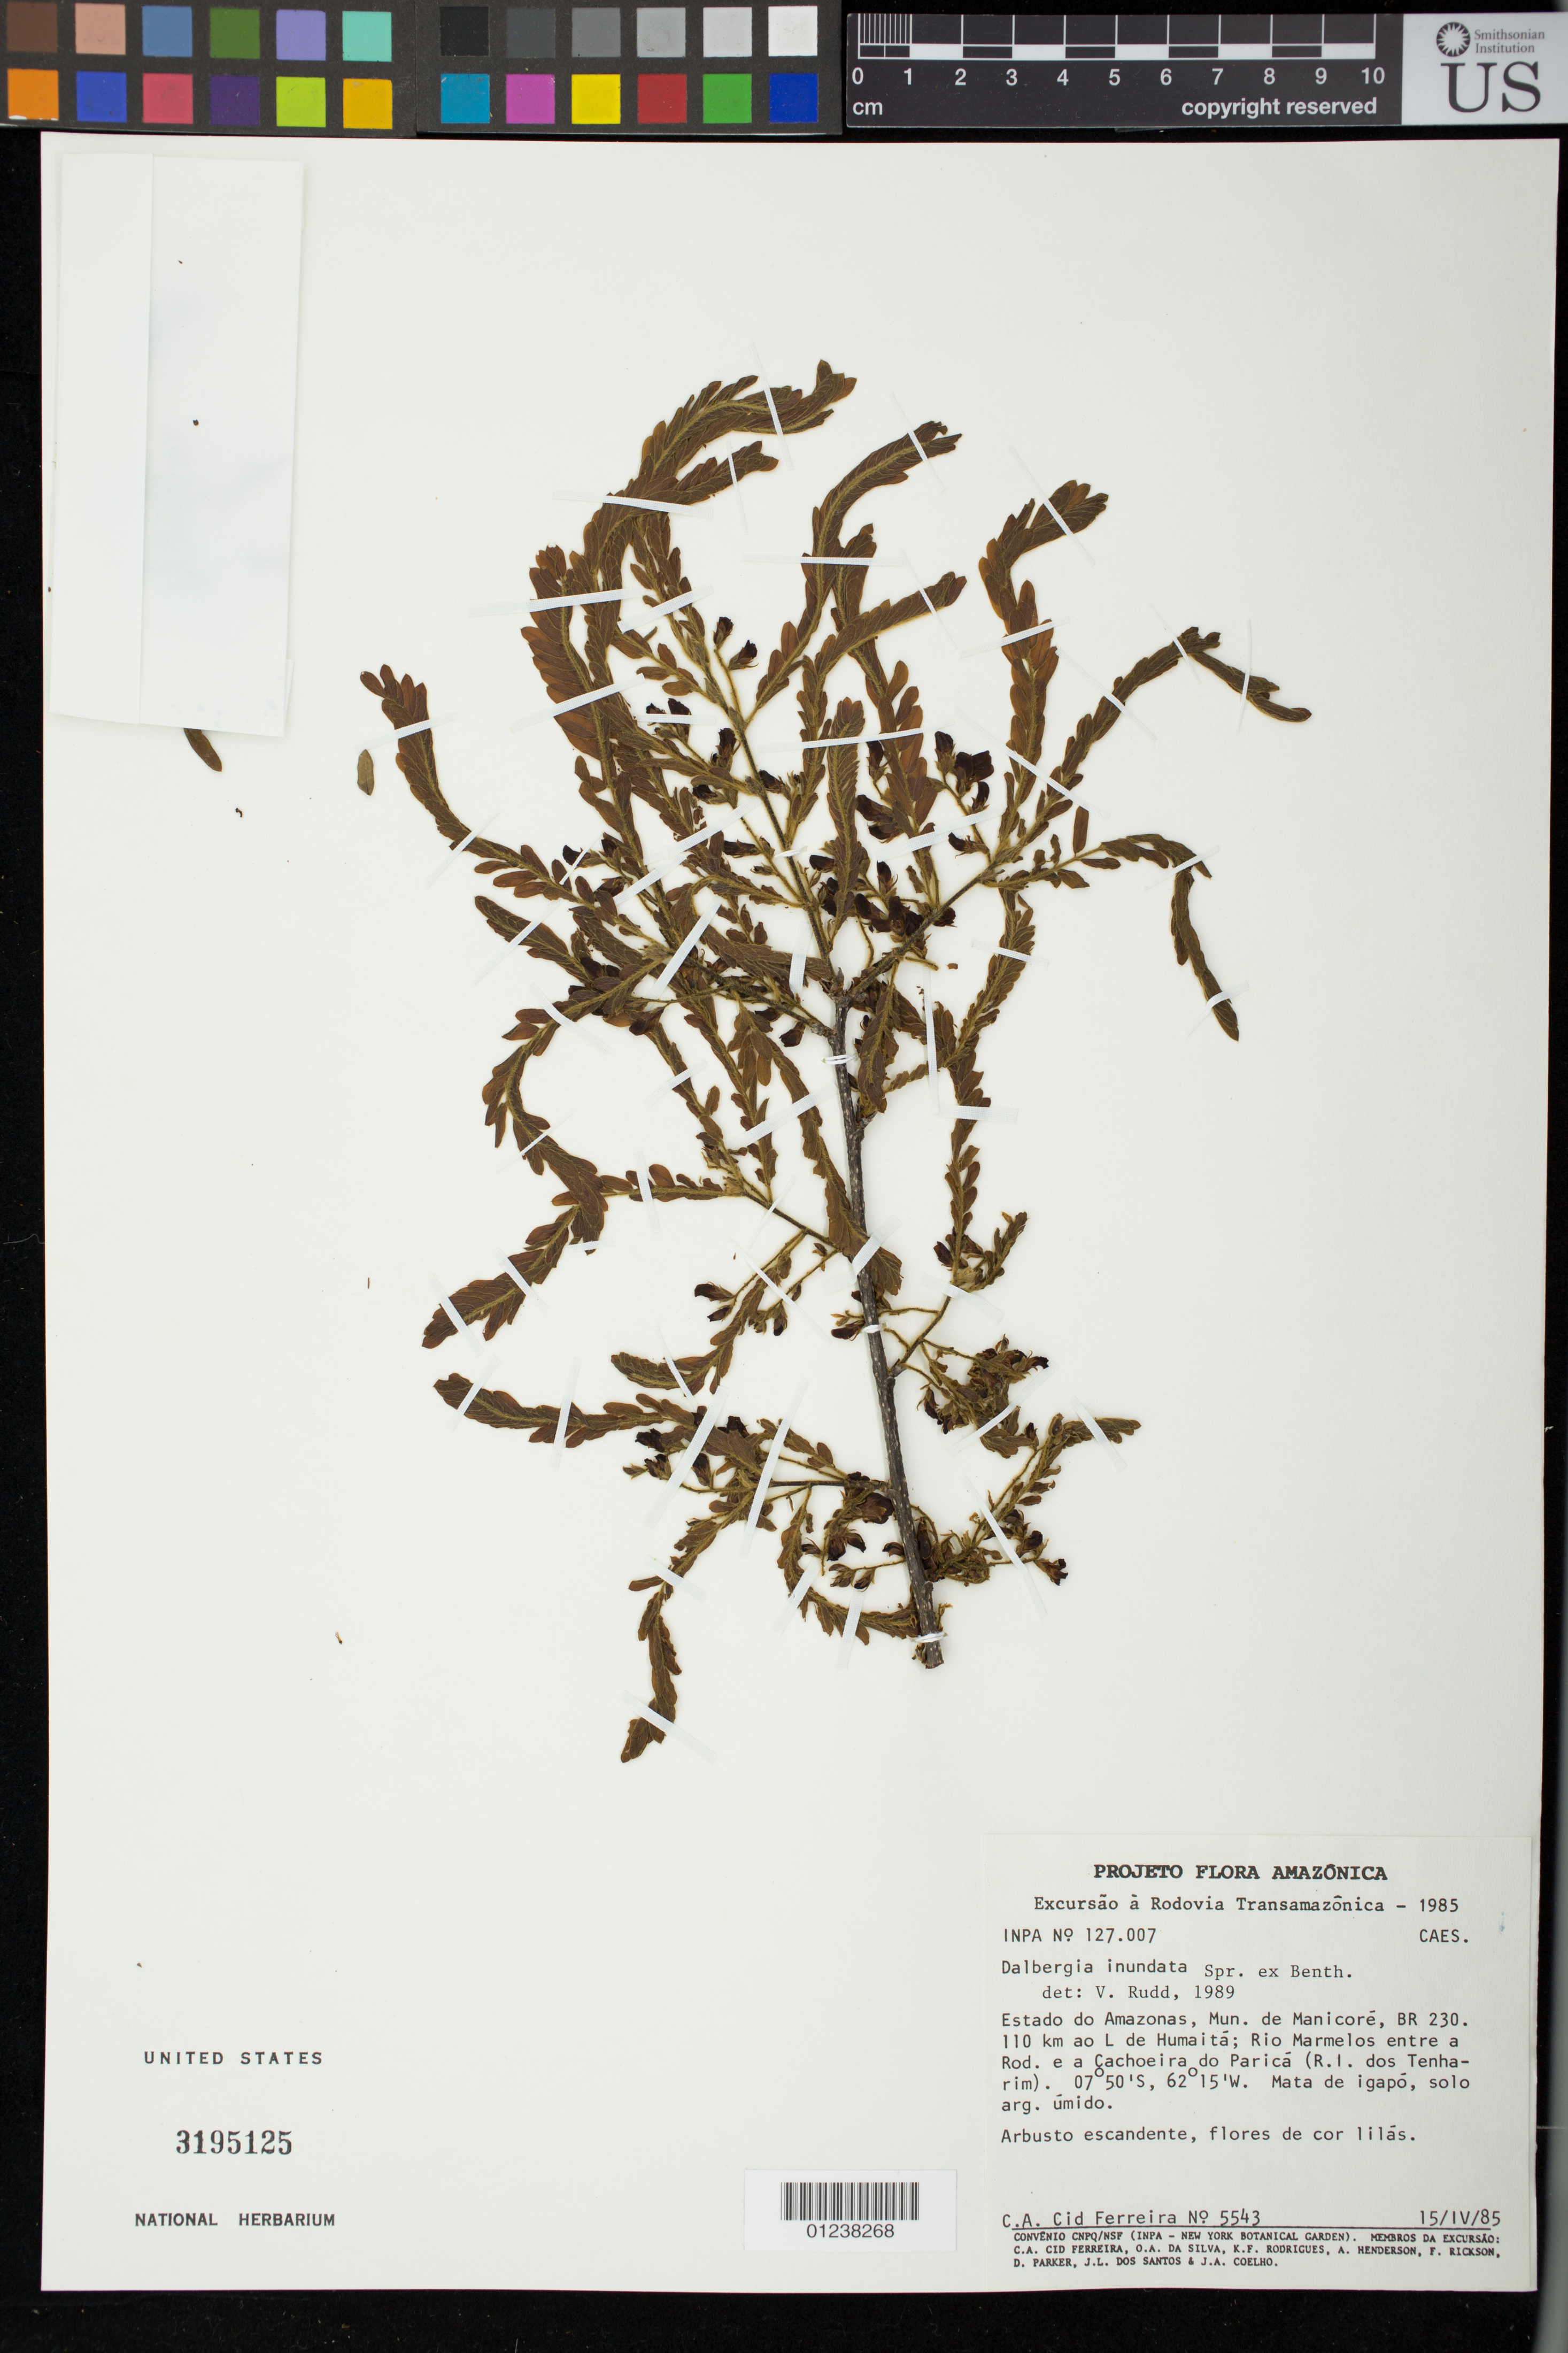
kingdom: Plantae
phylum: Tracheophyta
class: Magnoliopsida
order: Fabales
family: Fabaceae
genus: Dalbergia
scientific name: Dalbergia inundata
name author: Benth.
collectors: C. A. Cid Ferreira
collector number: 5543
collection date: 1985-04-15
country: Brazil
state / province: Amazonas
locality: Mun. de Manicore, BR 230. 110 Km ao L de Humaita; Rio Marmelos entre a Rod. e a Cachoeira do Parica (R.I. dos Tenharim).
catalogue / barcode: US 3195125